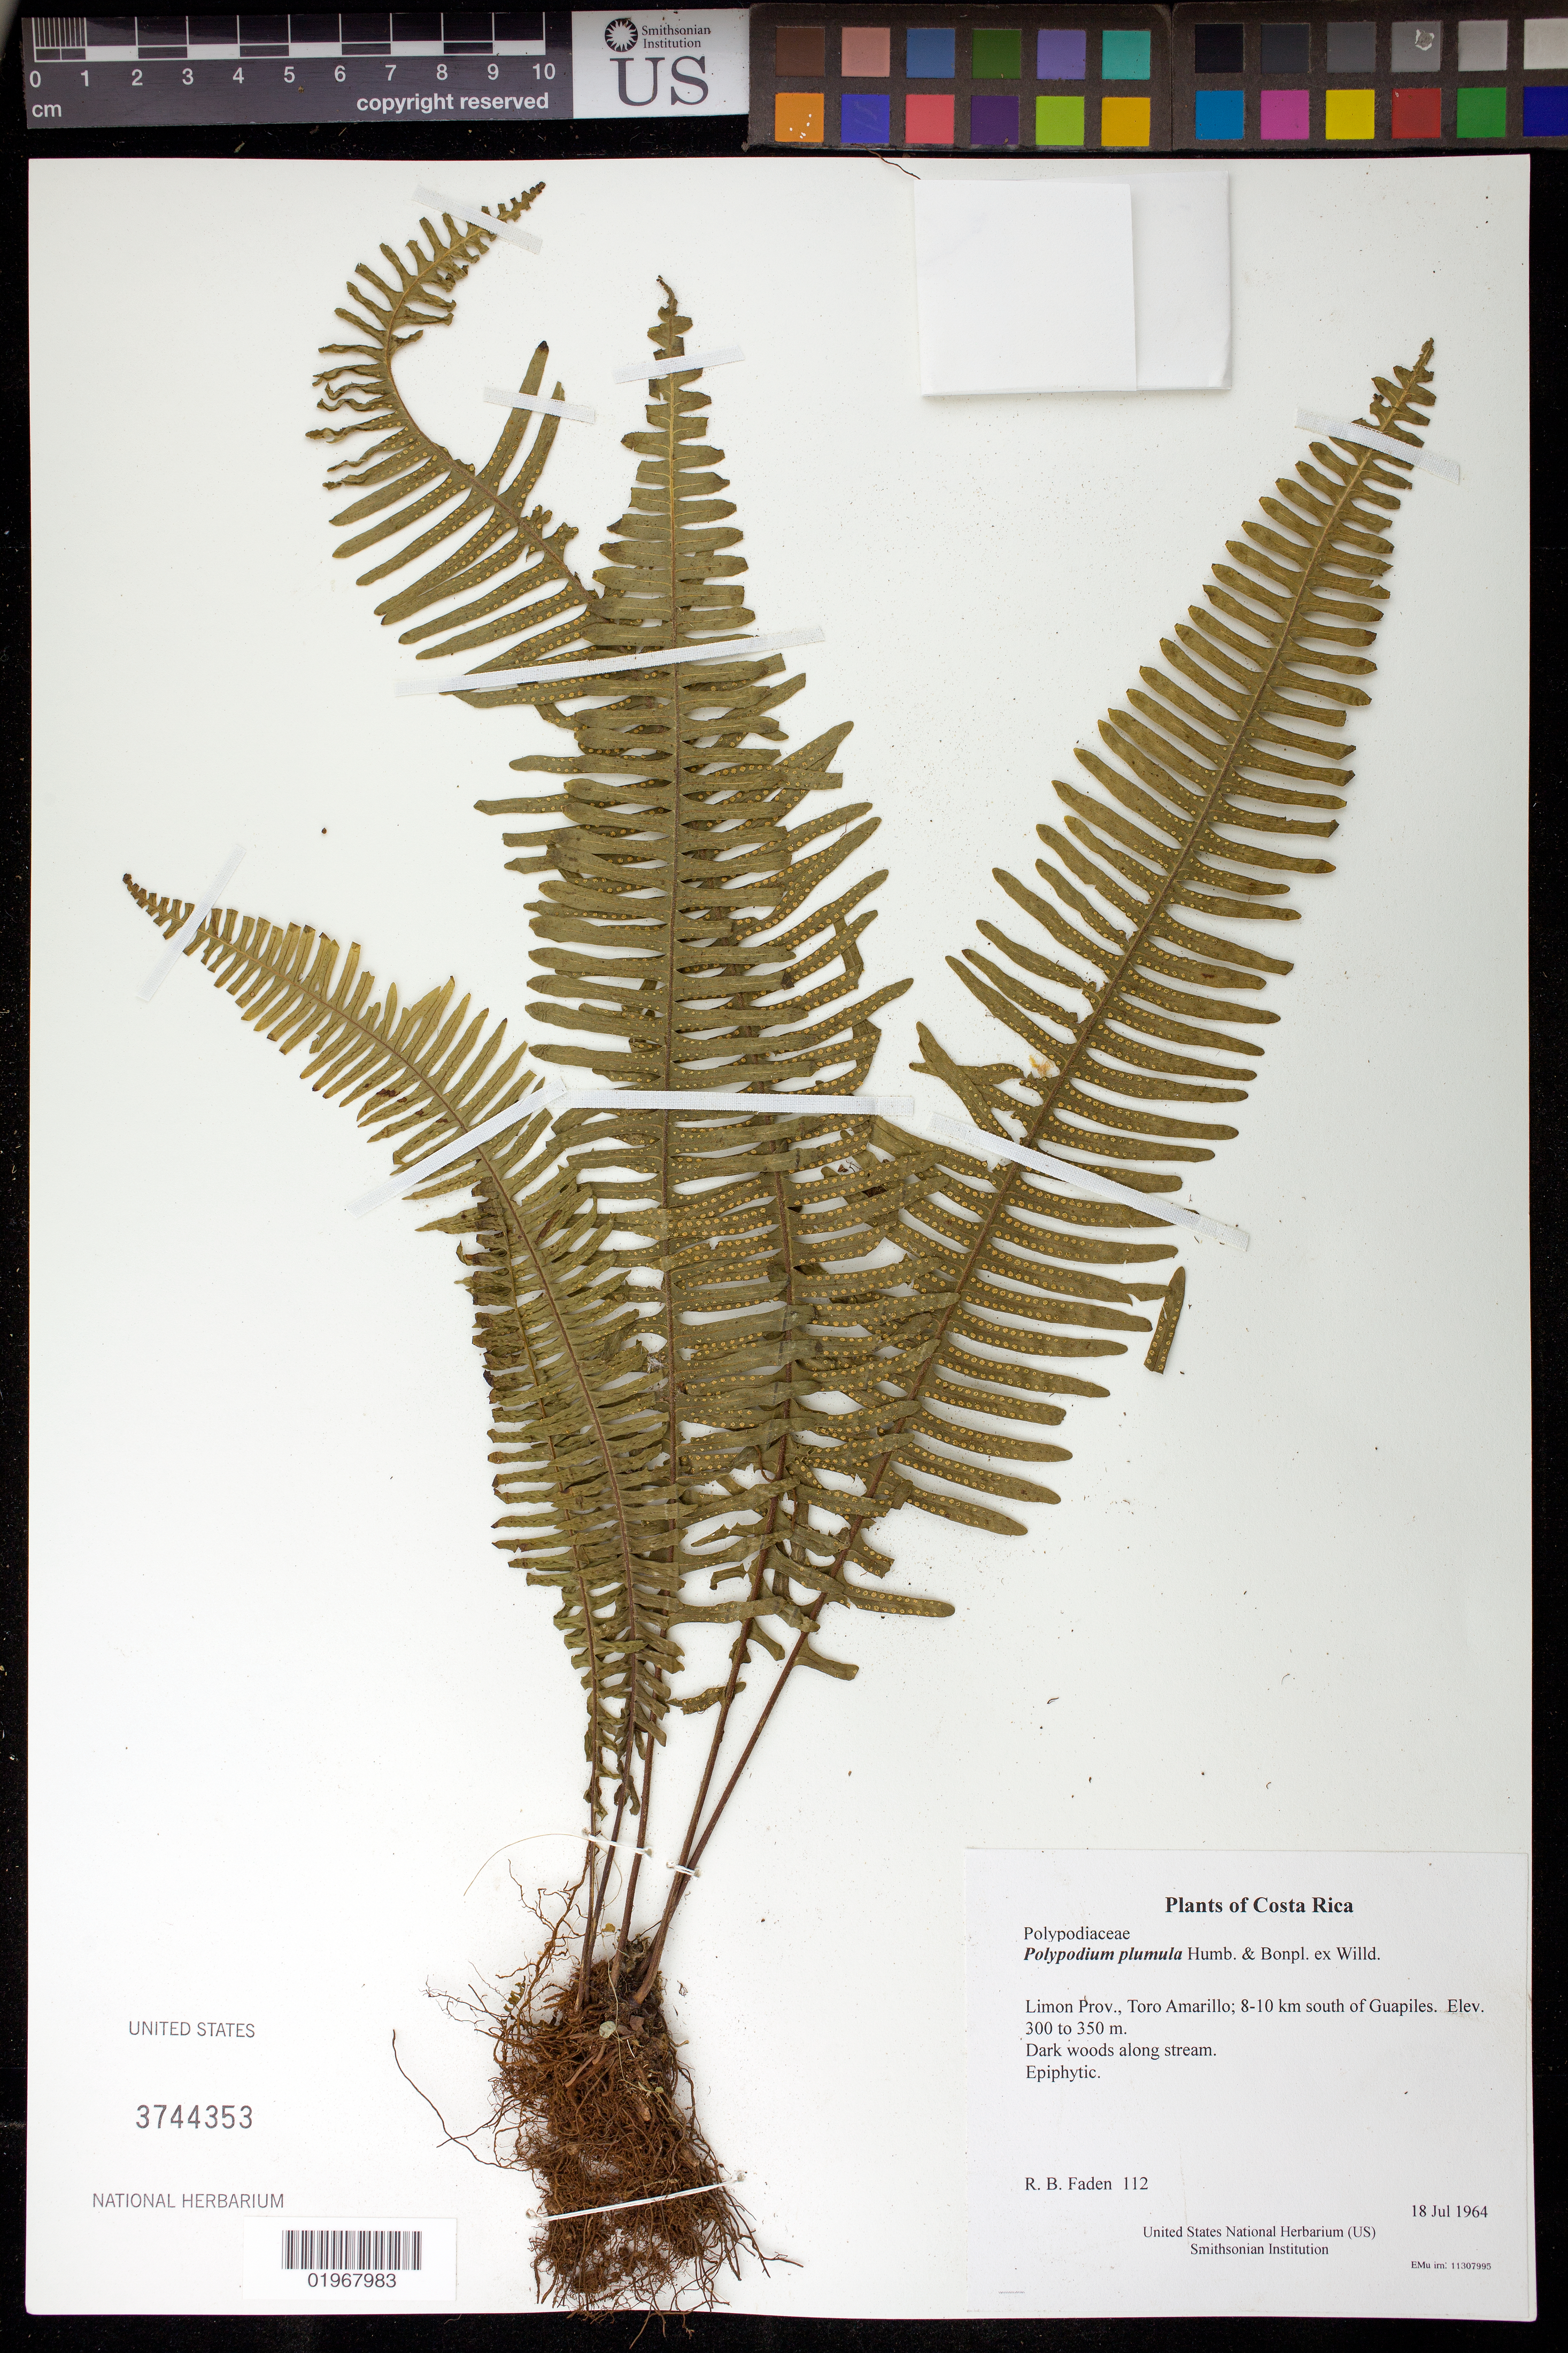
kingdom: Plantae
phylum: Tracheophyta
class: Polypodiopsida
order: Polypodiales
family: Polypodiaceae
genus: Polypodium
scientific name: Polypodium plumula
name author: Humb. & Bonpl. ex Willd.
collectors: R. B. Faden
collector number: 112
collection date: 1964-07-18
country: Costa Rica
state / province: Limon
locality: Toro Amarillo; 8-10 km south of Guapiles.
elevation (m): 300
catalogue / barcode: US 3744353